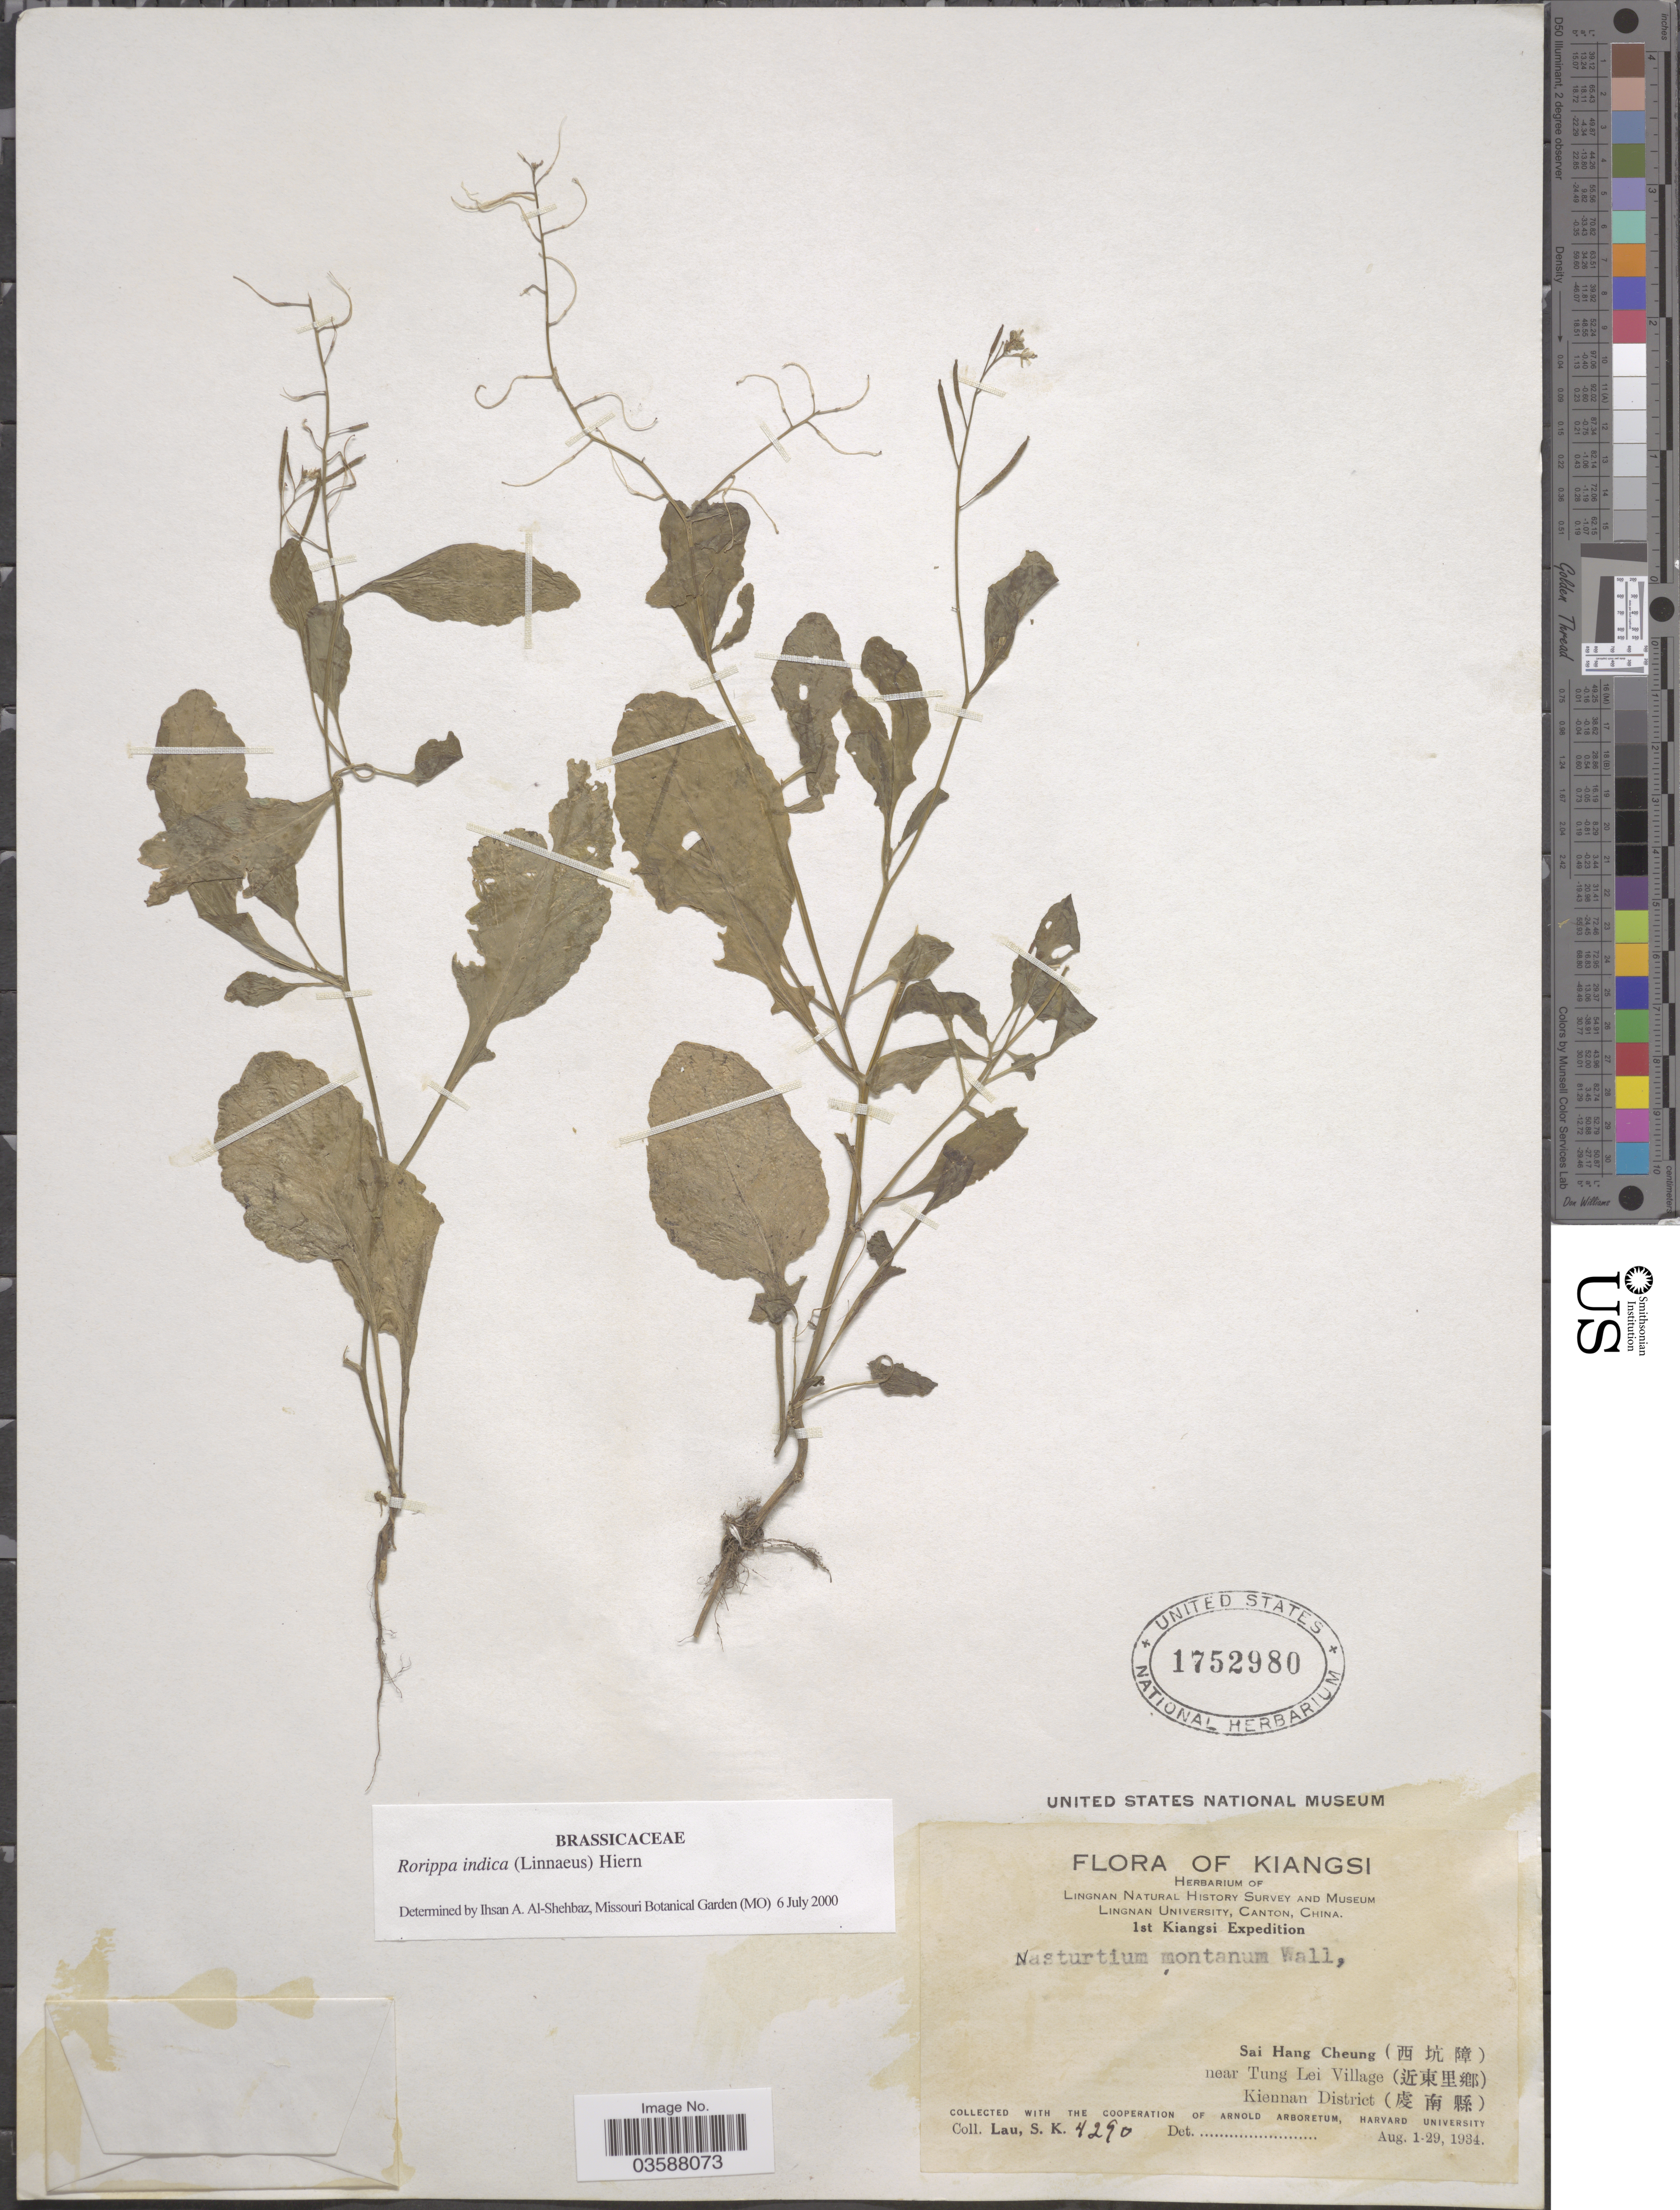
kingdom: Plantae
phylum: Tracheophyta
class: Magnoliopsida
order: Brassicales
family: Brassicaceae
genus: Rorippa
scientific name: Rorippa indica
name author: (L.) Hiern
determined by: Al-Shehbaz, I. A., (MO), Missouri Botanical Garden (UNITED STATES)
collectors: S. K. Lau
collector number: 4290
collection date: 1934-08-01/1934-08-29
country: China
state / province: Jiangxi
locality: Kiangsi. Sai Hang Cheung (X) near Tung Lei Village (X) Kiennan District (X).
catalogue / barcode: US 1752980